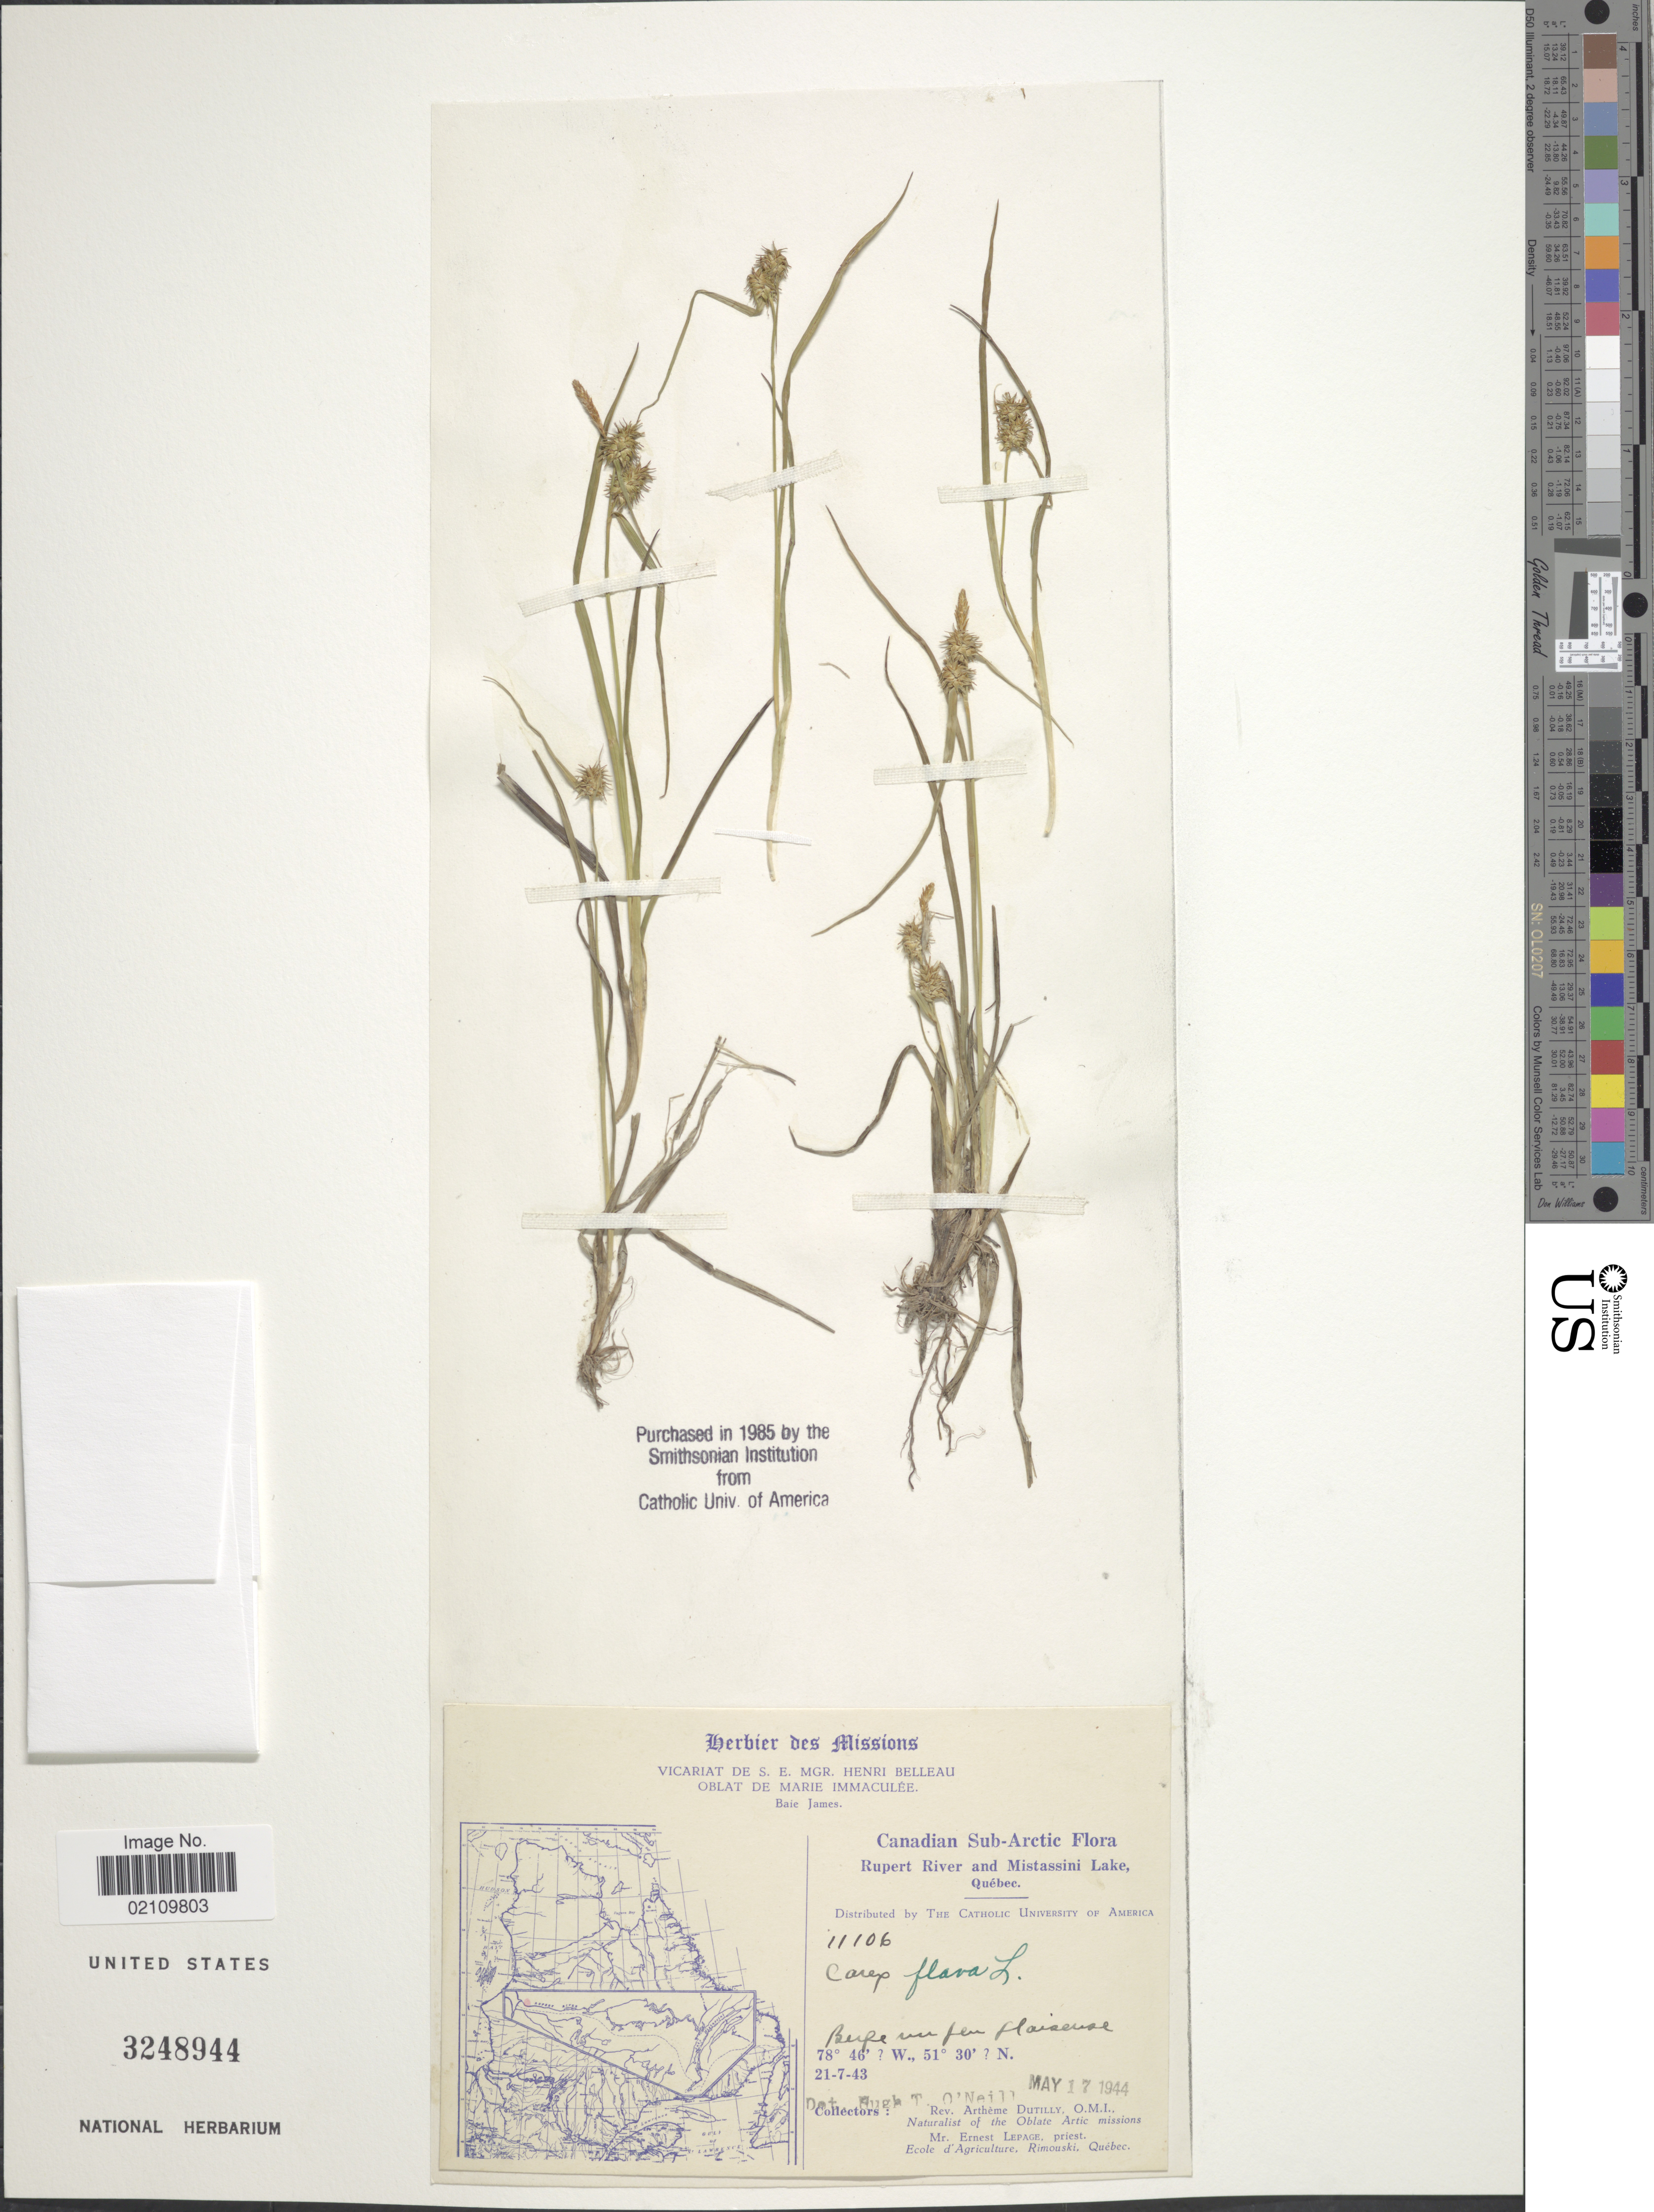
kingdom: Plantae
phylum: Tracheophyta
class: Liliopsida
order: Poales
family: Cyperaceae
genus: Carex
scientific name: Carex flava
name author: L.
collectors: A. Dutilly & E. Lepage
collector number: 11106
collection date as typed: Transcribed d/m/y: 21/7/43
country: Canada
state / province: Quebec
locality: Canadian Sub-Arctic. Rupert River and Mistassini Lake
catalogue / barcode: US 3248944